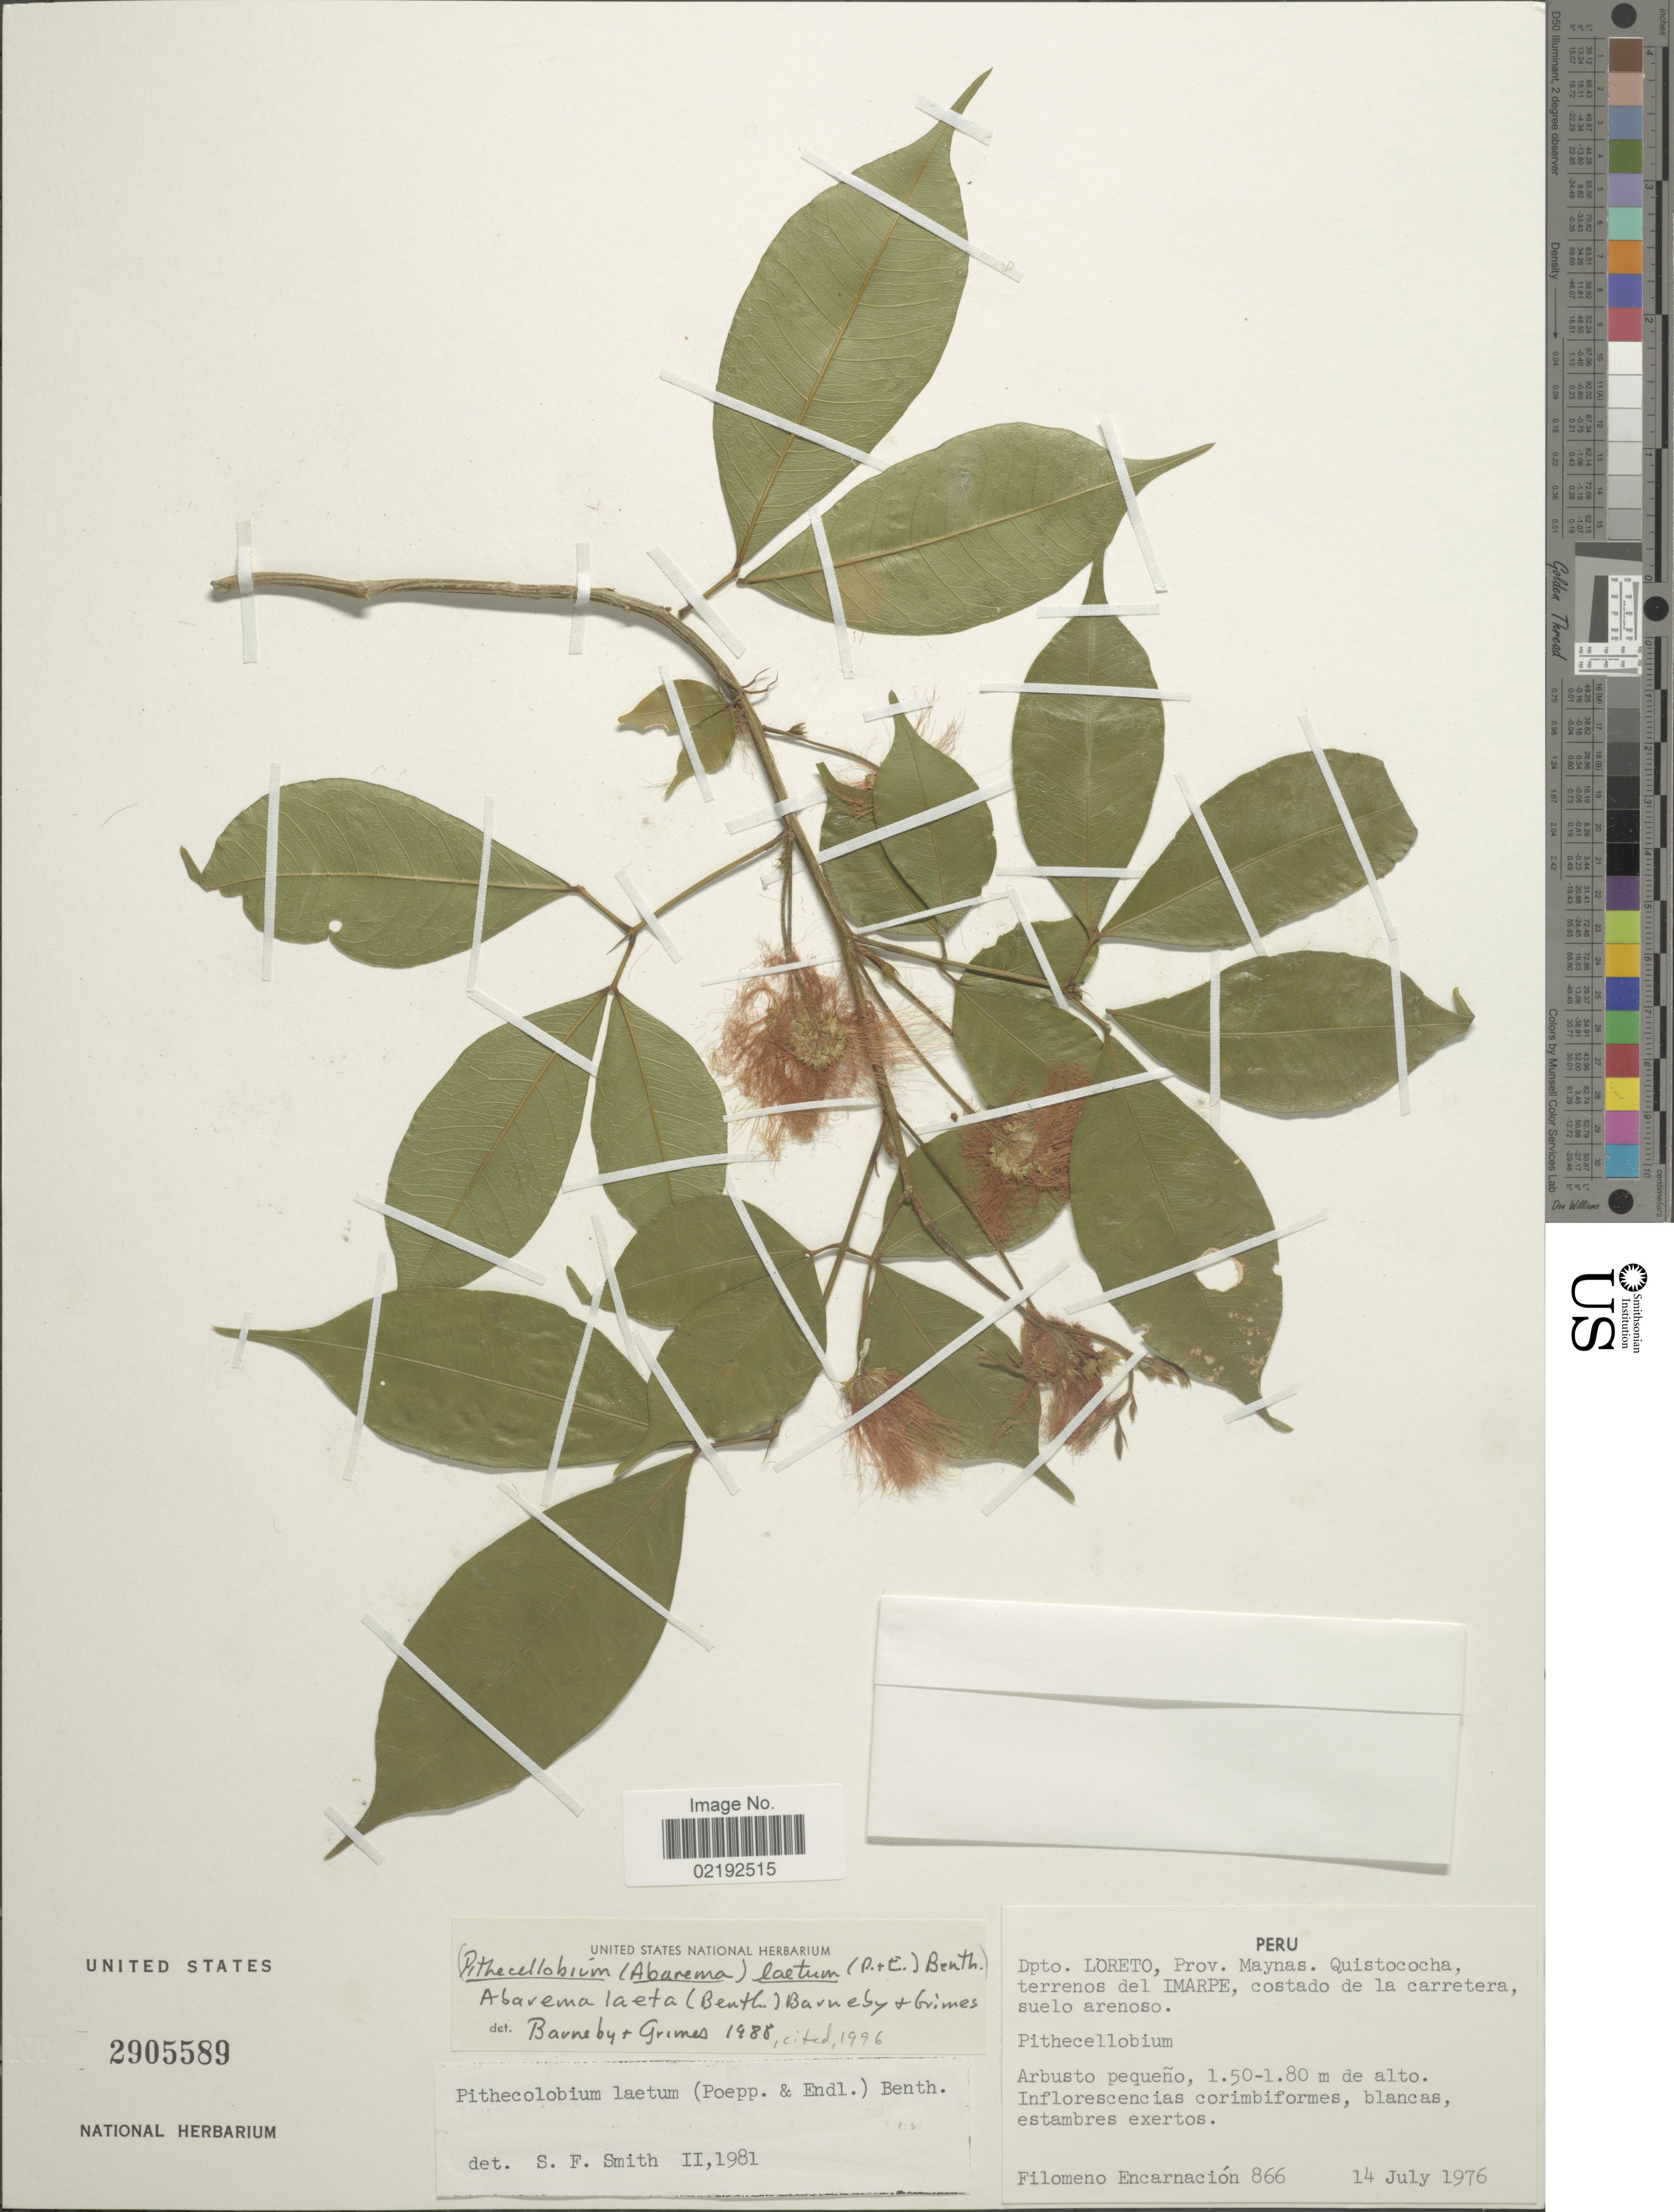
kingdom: Plantae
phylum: Tracheophyta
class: Magnoliopsida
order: Fabales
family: Fabaceae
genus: Abarema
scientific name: Abarema laeta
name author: (Benth.) Barneby & J.W. Grimes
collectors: F. Encarnación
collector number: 866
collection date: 1976-07-14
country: Peru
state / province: Loreto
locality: Prov. Maynas, Quistococha, terrenos del Imarpe, costado de la carretera suelo arenoso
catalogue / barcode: US 2905589